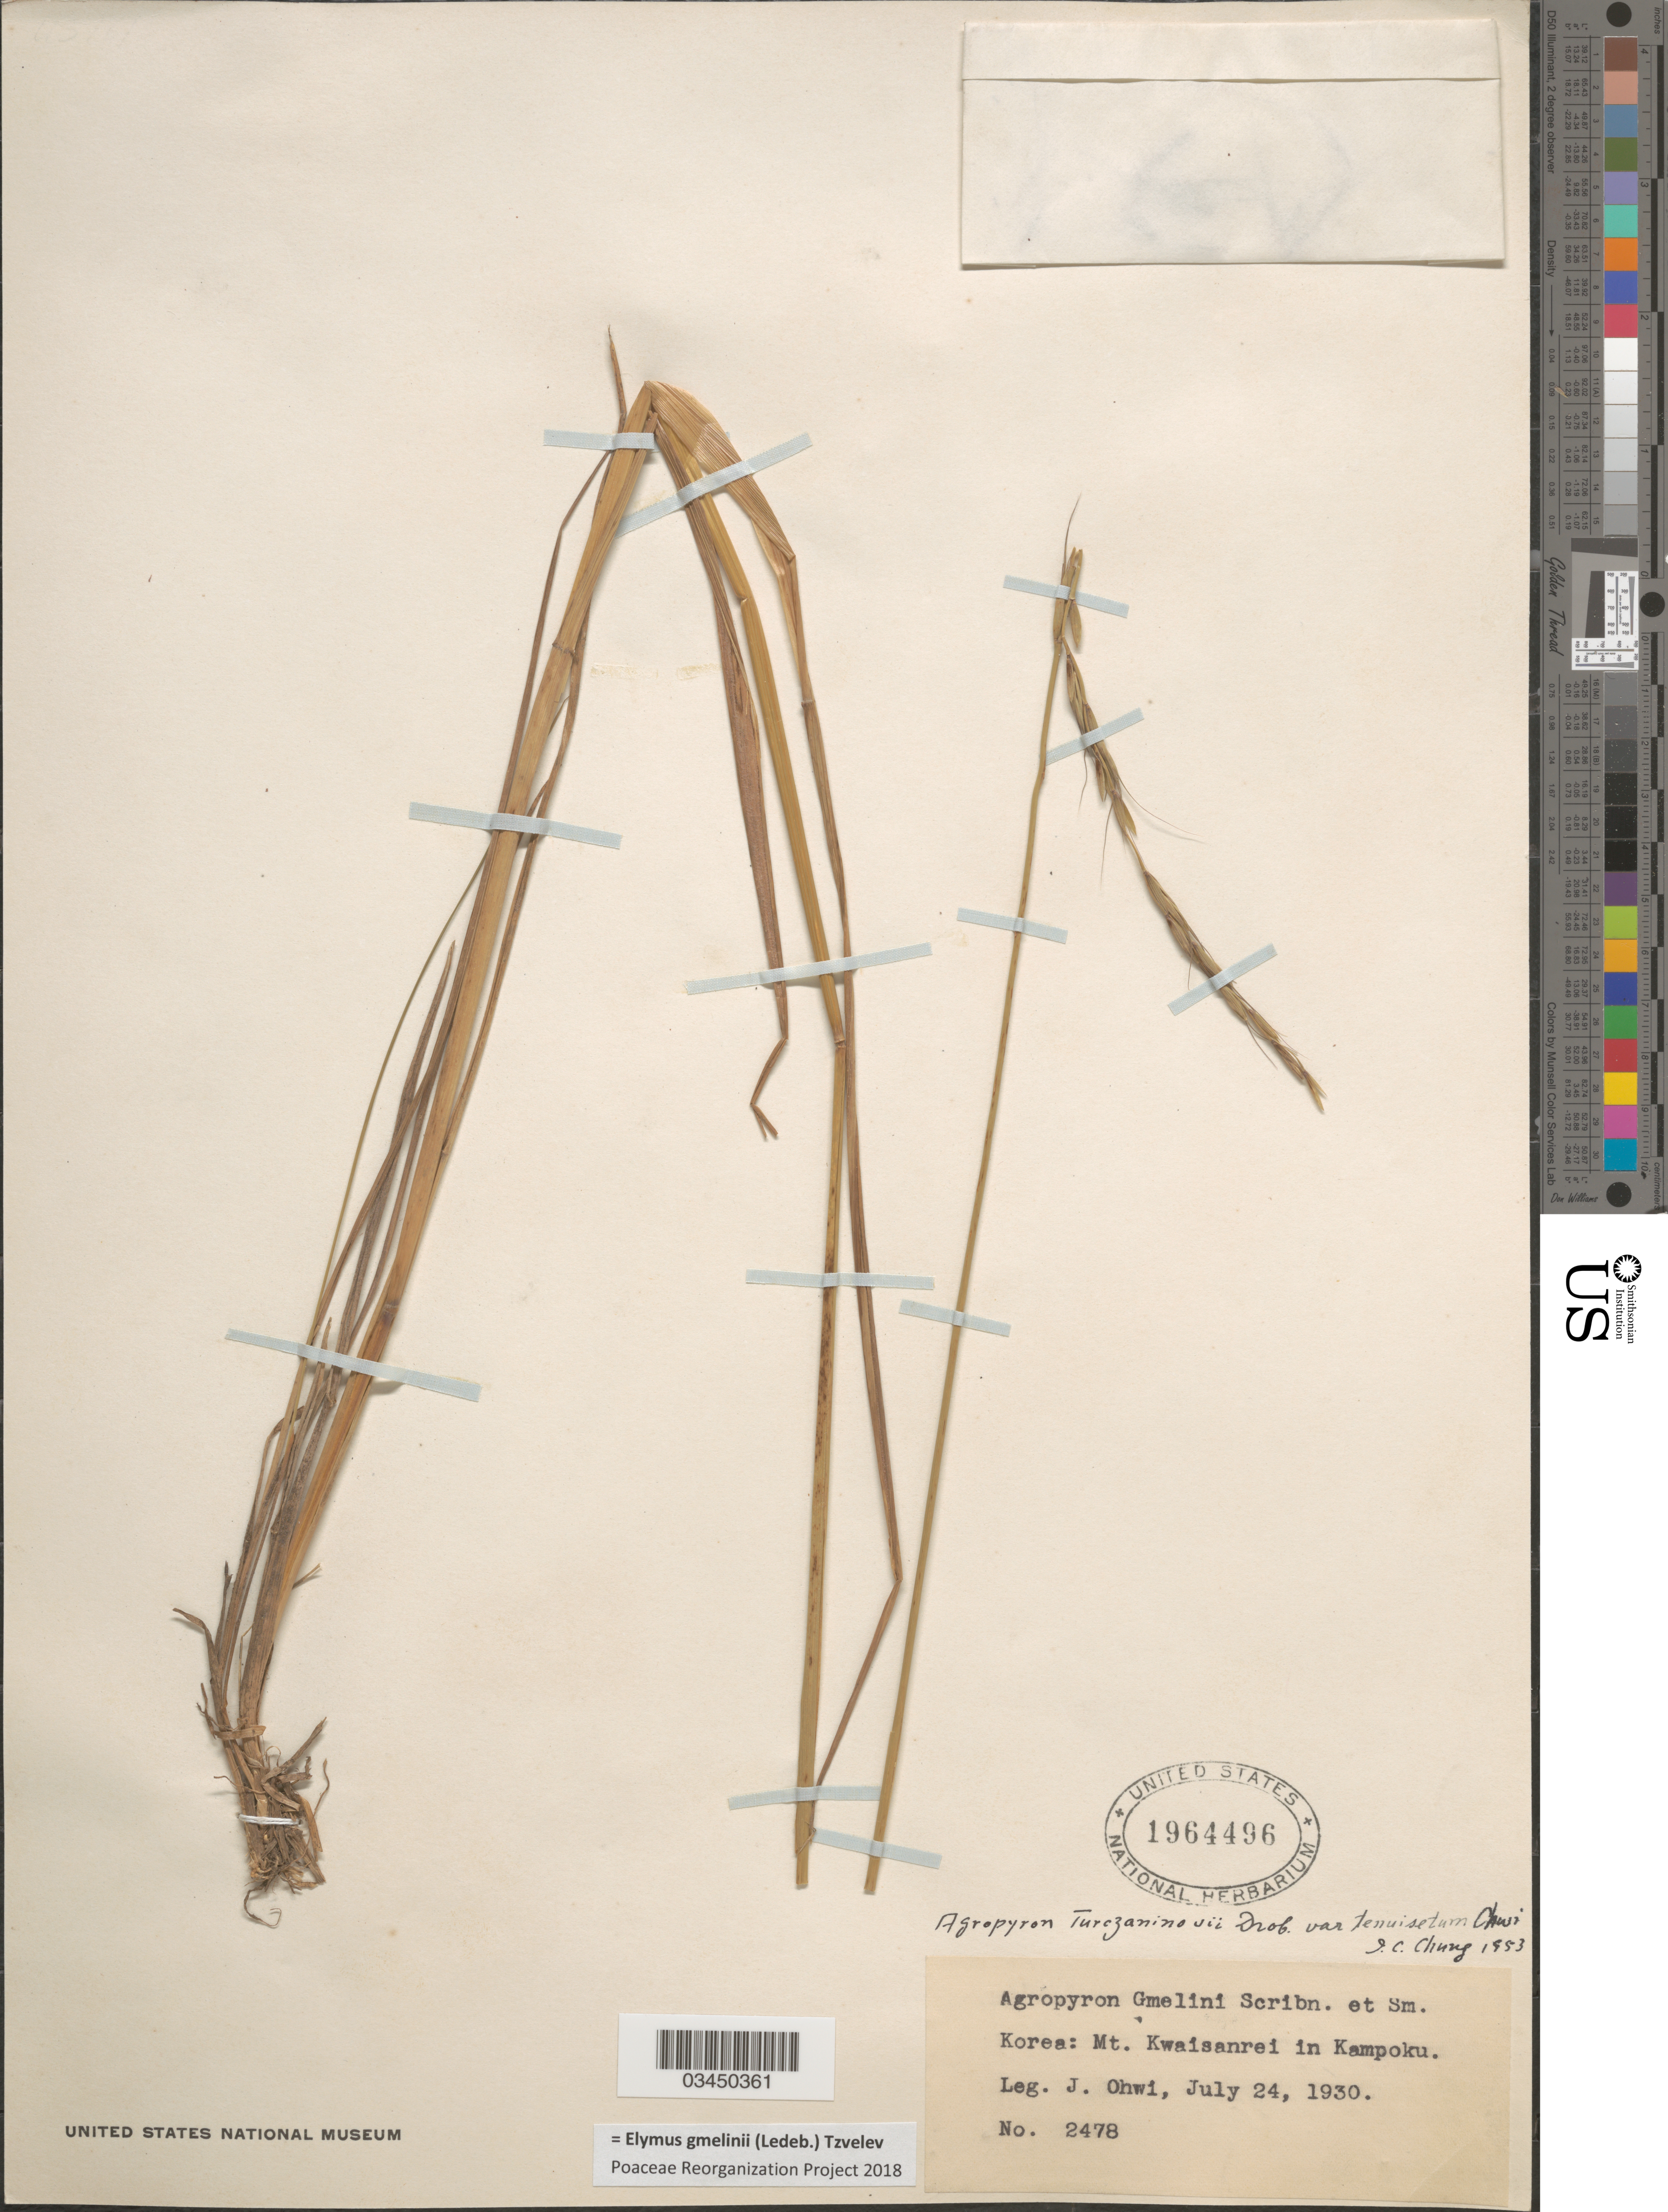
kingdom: Plantae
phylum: Tracheophyta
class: Liliopsida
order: Poales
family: Poaceae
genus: Elymus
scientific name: Elymus gmelinii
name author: (Ledeb.) Tzvelev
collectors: J. Ohwi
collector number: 2478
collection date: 1930-07-24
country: North Korea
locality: Mt. Kwaisanrei in Kampoku.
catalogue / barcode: US 1964496